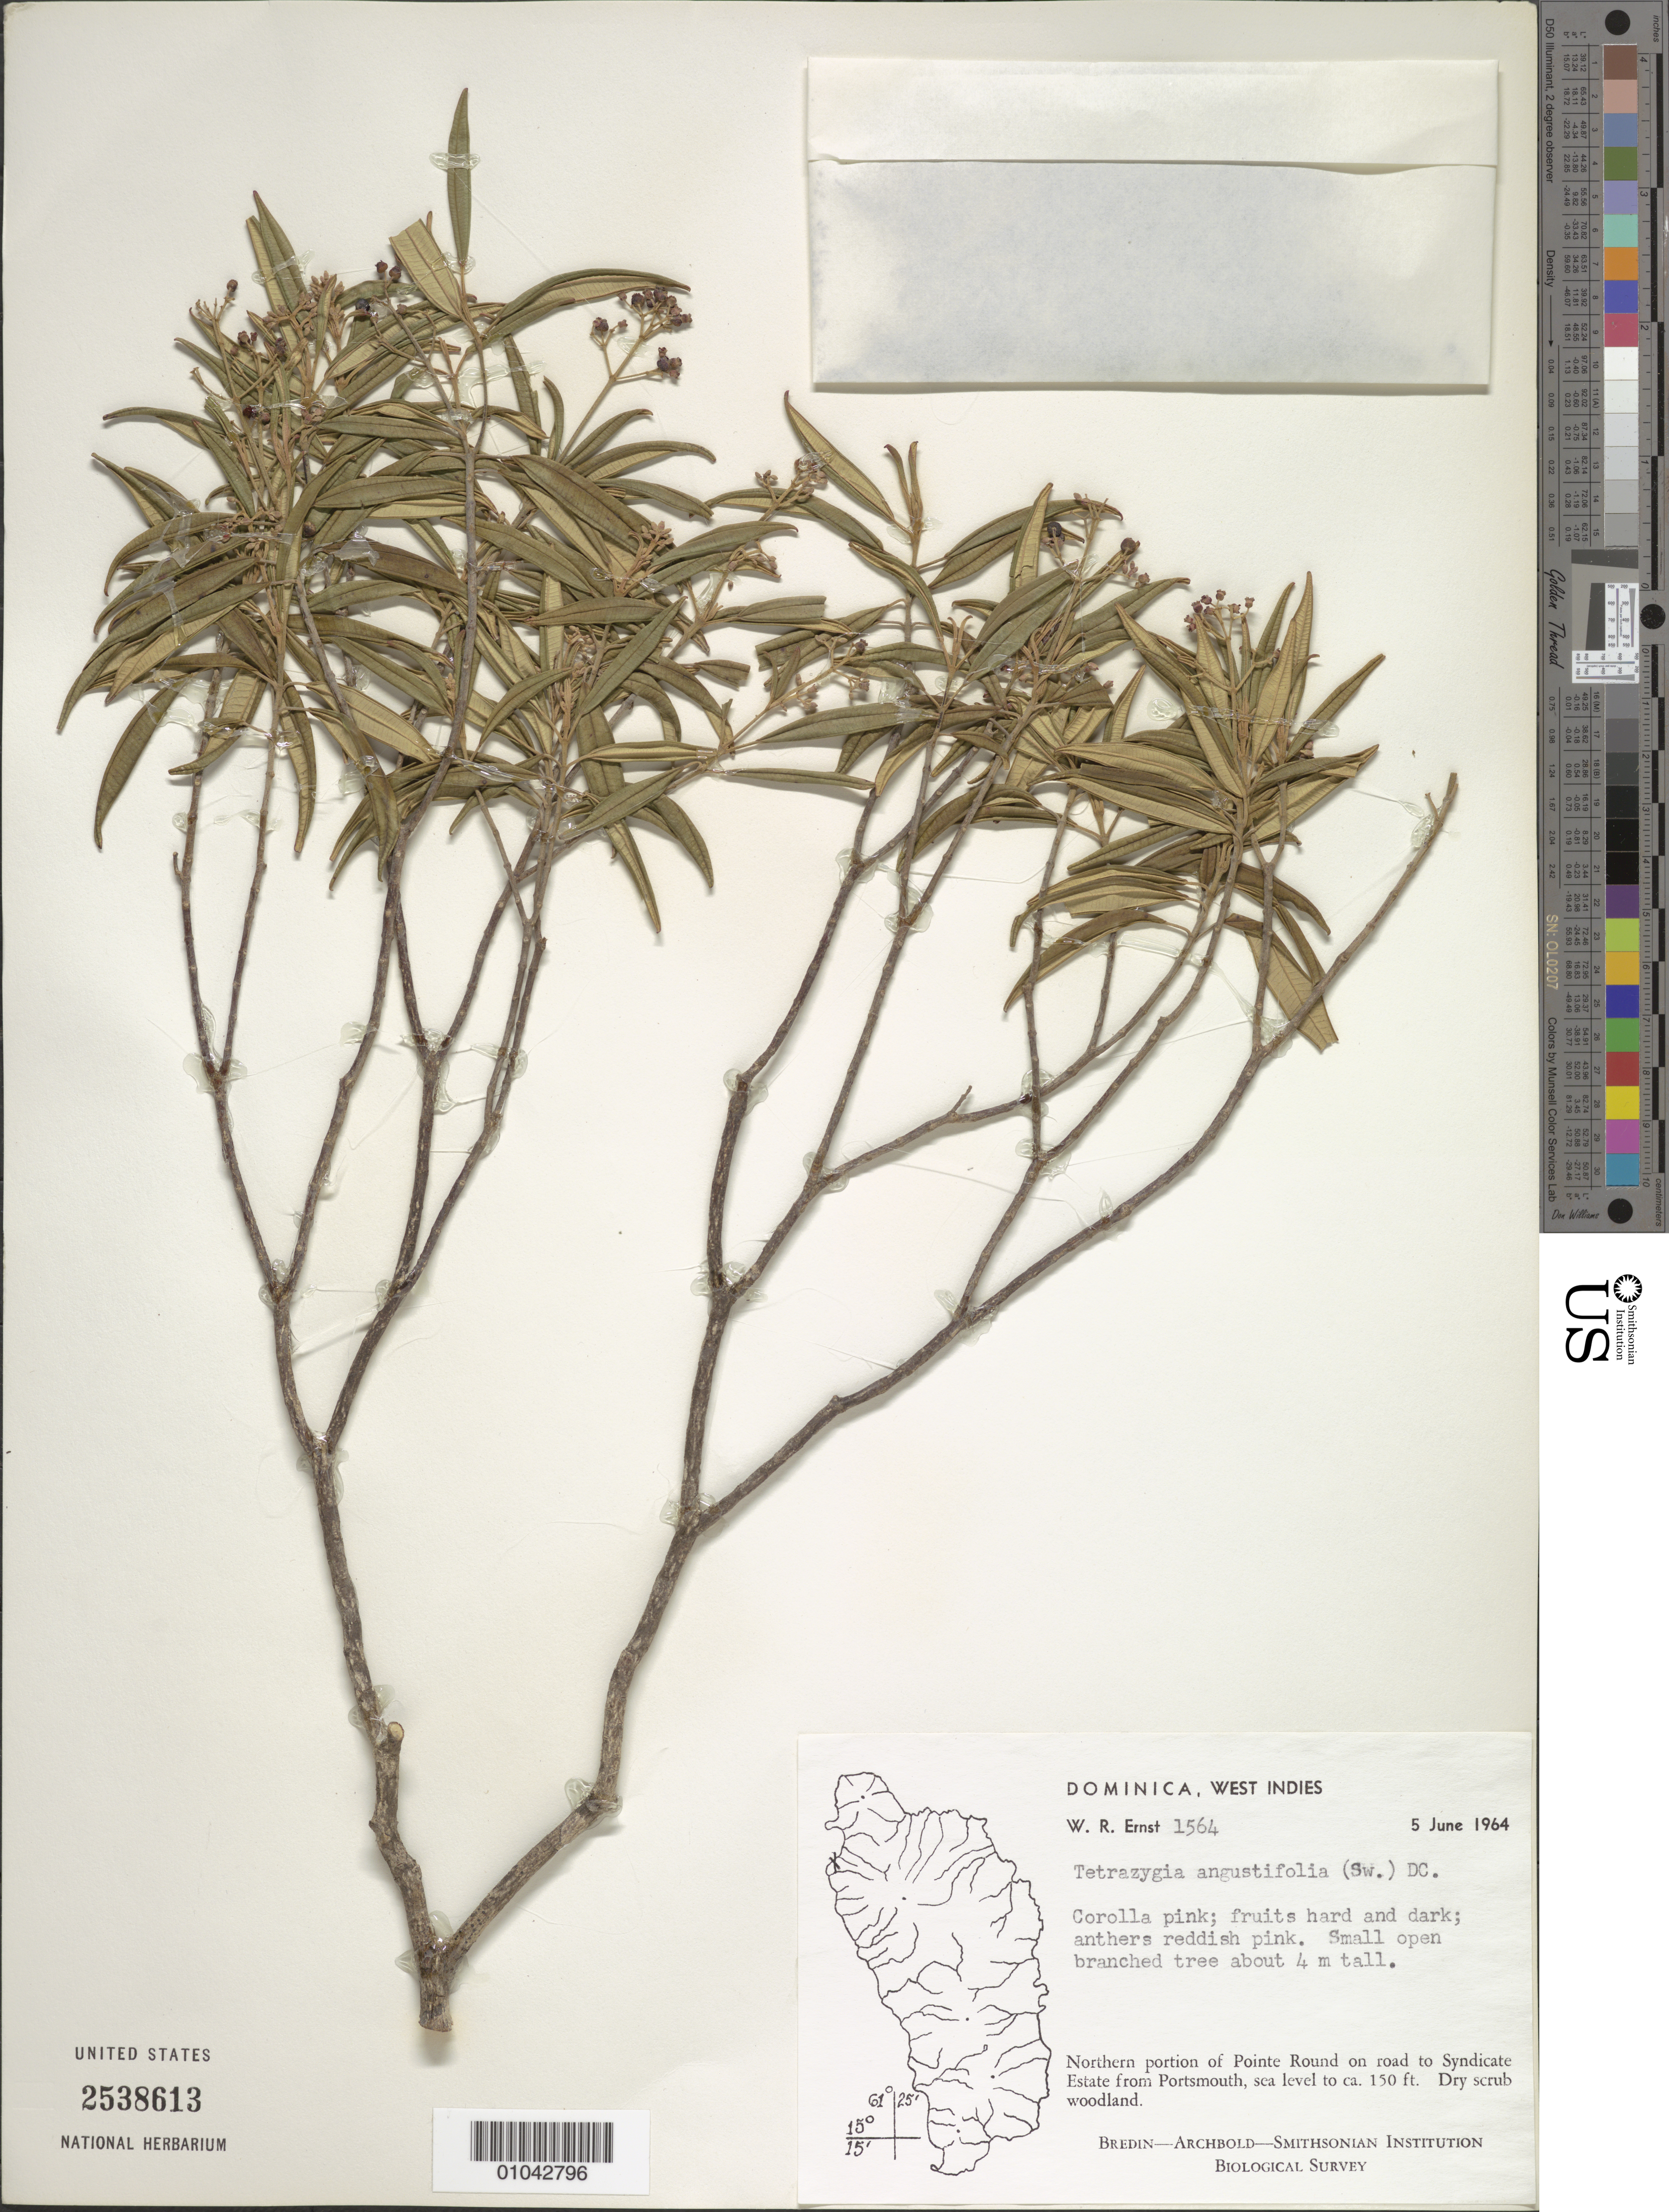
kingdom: Plantae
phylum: Tracheophyta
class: Magnoliopsida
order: Myrtales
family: Melastomataceae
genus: Tetrazygia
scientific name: Tetrazygia angustifolia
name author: (Sw.) DC.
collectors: W. R. Ernst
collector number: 1564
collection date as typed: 05 Jun 1964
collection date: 1964-06-05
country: Dominica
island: Dominica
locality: Northern portion of Pointe Round on road to Syndicate Estate from Portsmouth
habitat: Dry scrub woodland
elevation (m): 0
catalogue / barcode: US 2538613